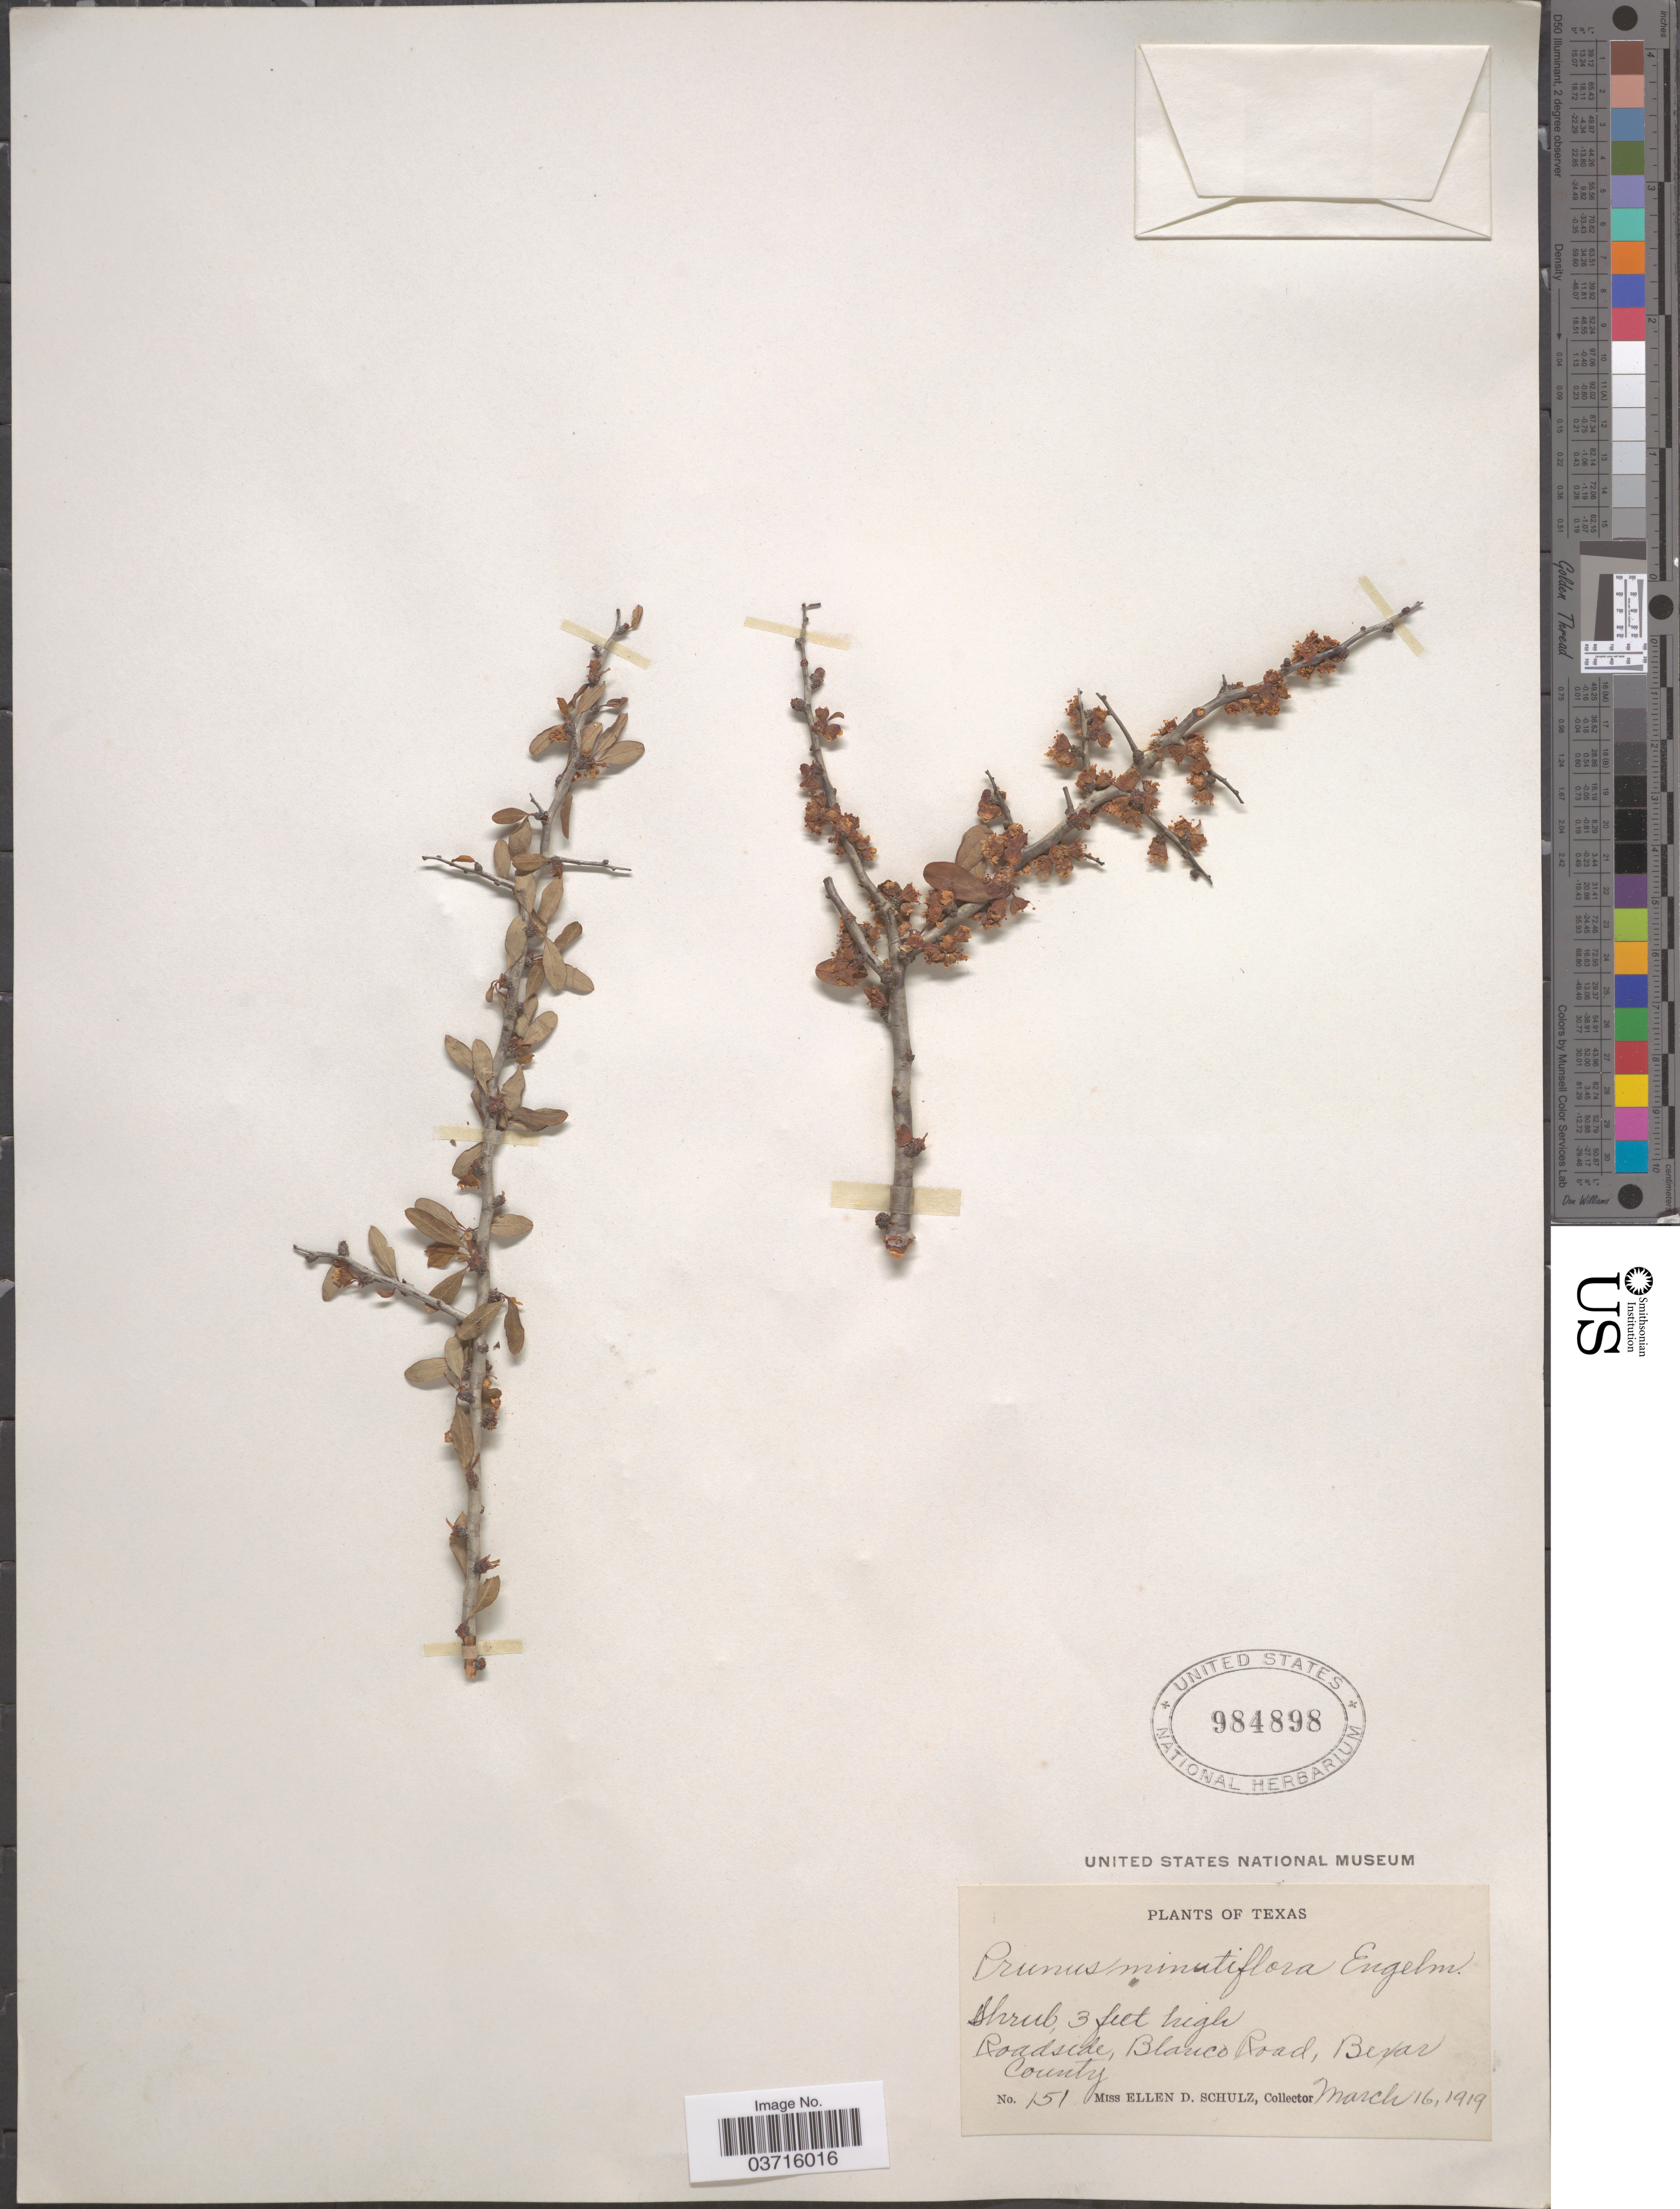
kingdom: Plantae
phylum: Tracheophyta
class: Magnoliopsida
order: Rosales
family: Rosaceae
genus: Prunus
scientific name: Prunus minutiflora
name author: Engelm. ex A. Gray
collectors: E. D. Schulz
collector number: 151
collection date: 1919-03-16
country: United States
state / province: Texas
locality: Roadside, Blanco Road, Bexar County.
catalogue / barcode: US 984898